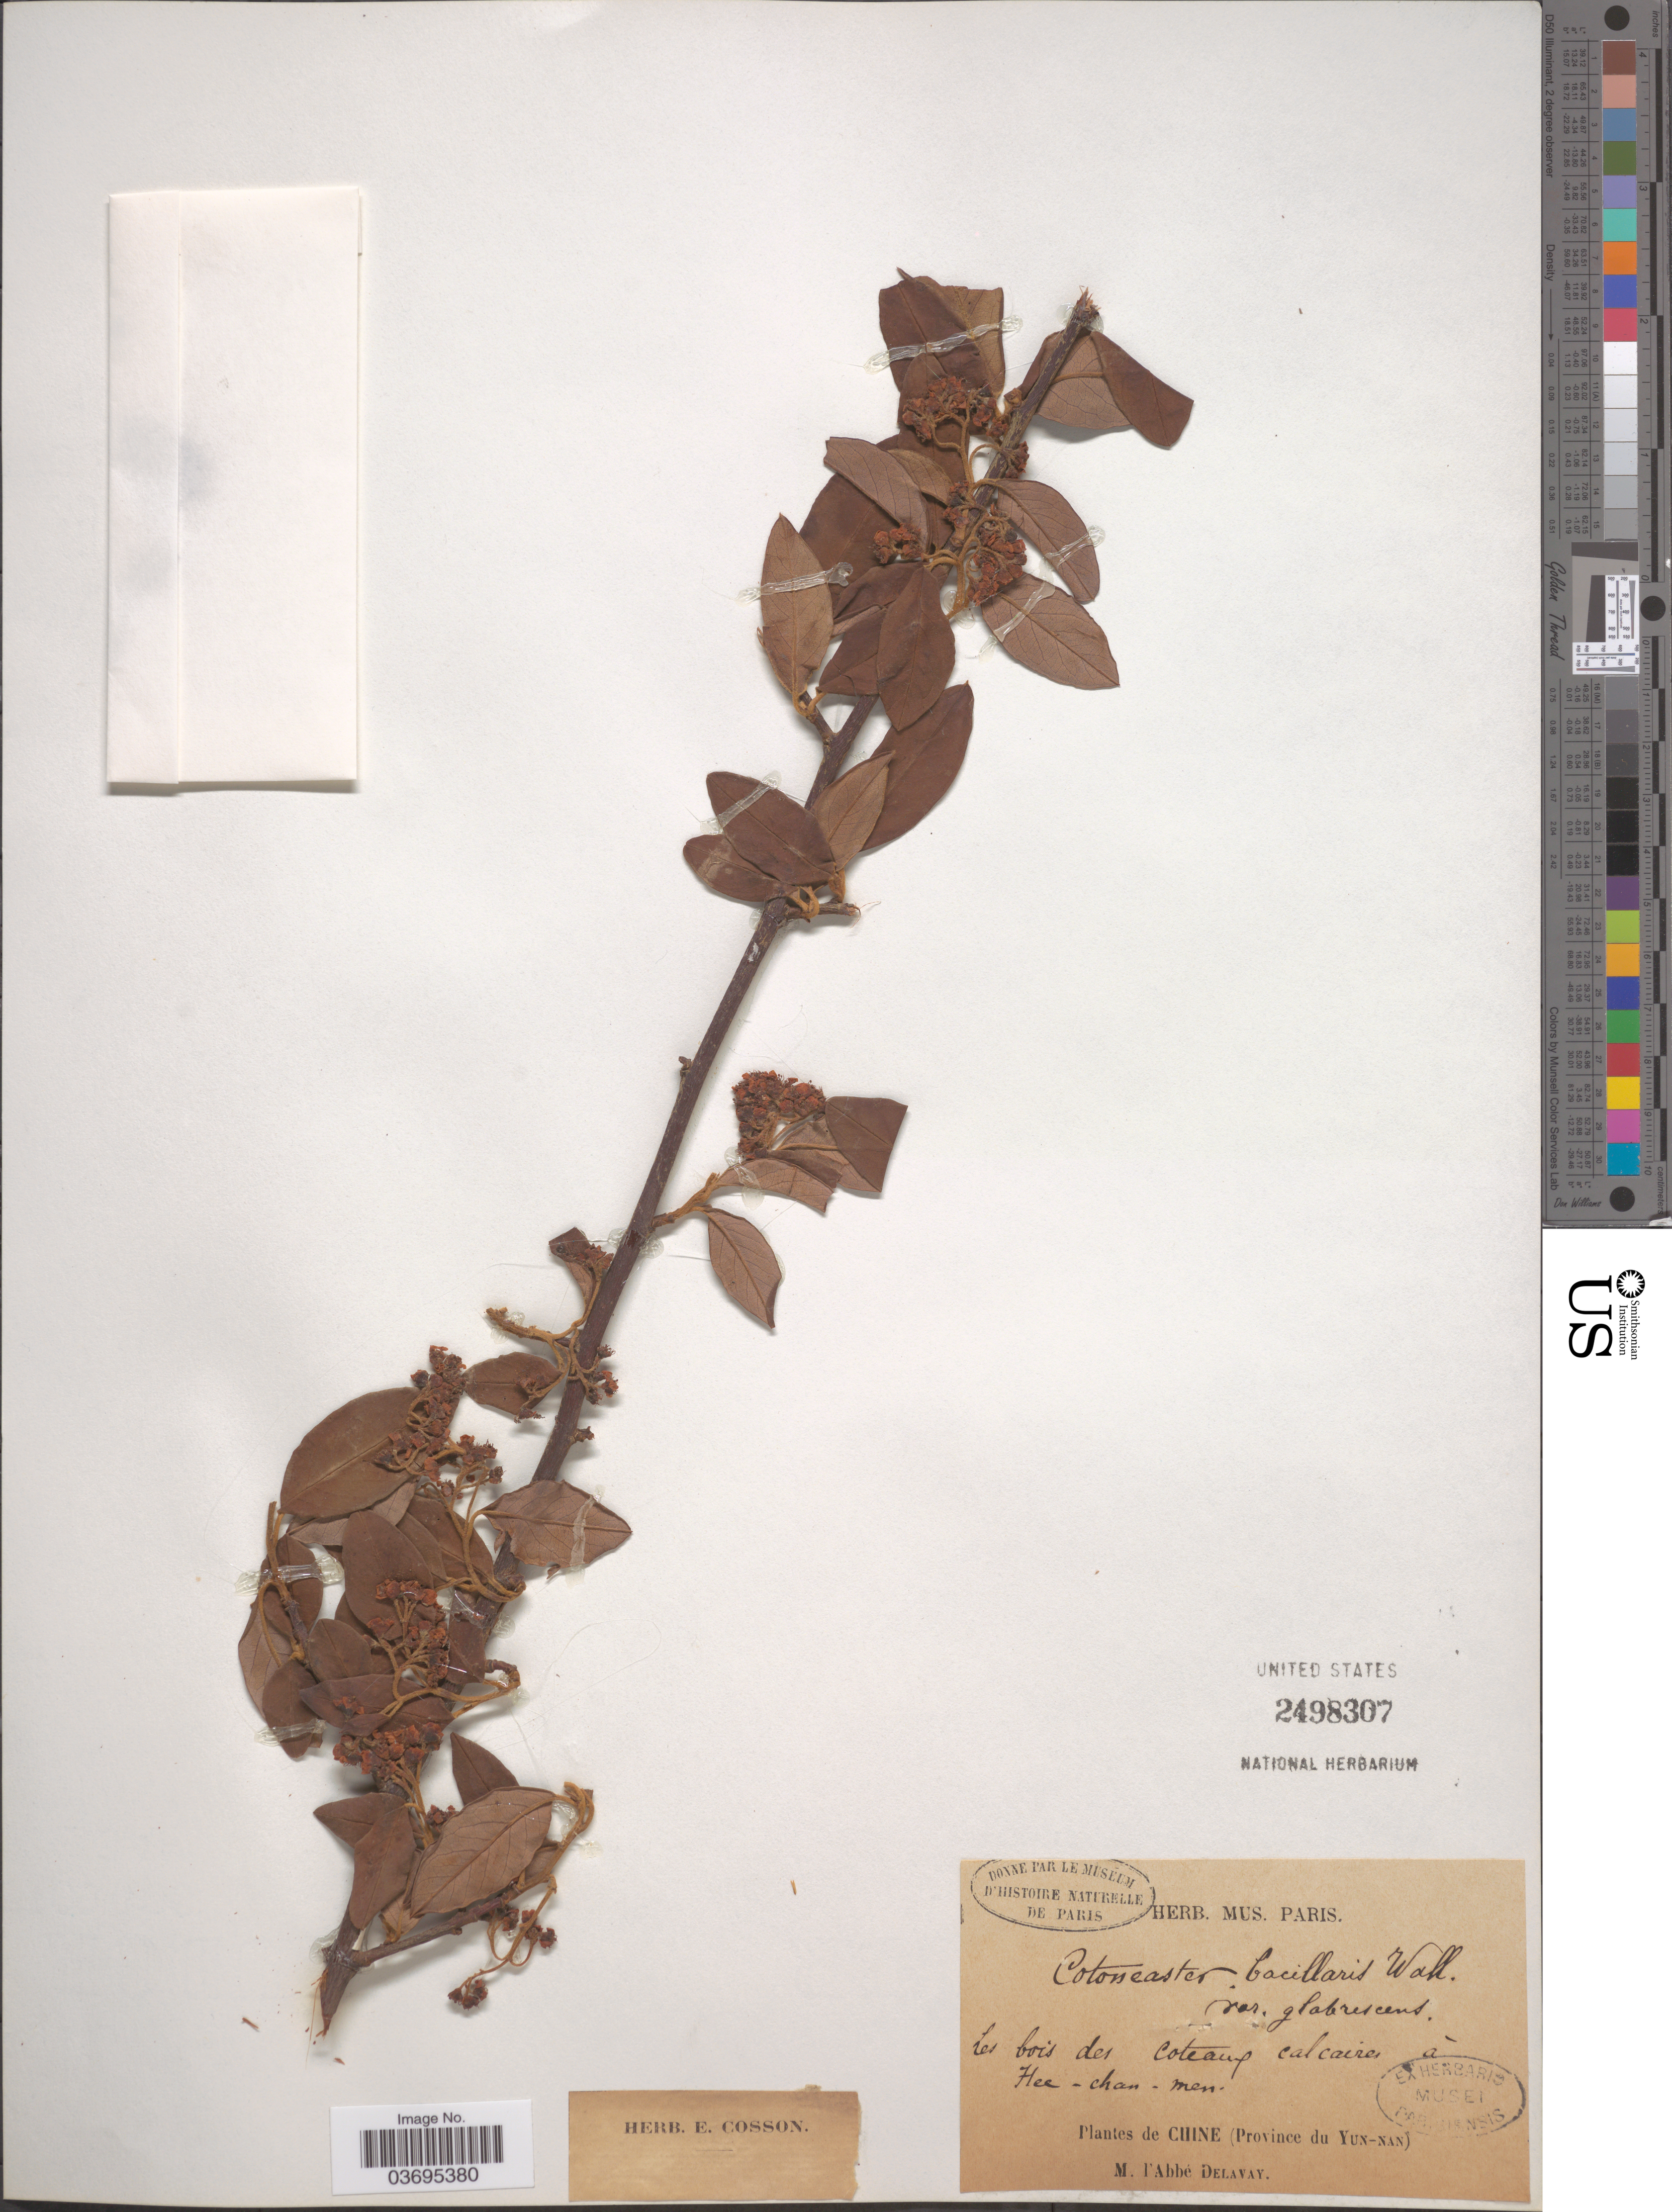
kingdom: Plantae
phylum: Tracheophyta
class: Magnoliopsida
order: Rosales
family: Rosaceae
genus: Cotoneaster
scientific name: Cotoneaster bacillaris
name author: Wall. ex Lindl.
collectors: P. Delavay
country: China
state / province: Yunnan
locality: Les bois des coteaux calcaires á Hee-chan-men. Chine (Province du Yun-nan).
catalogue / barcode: US 2498307